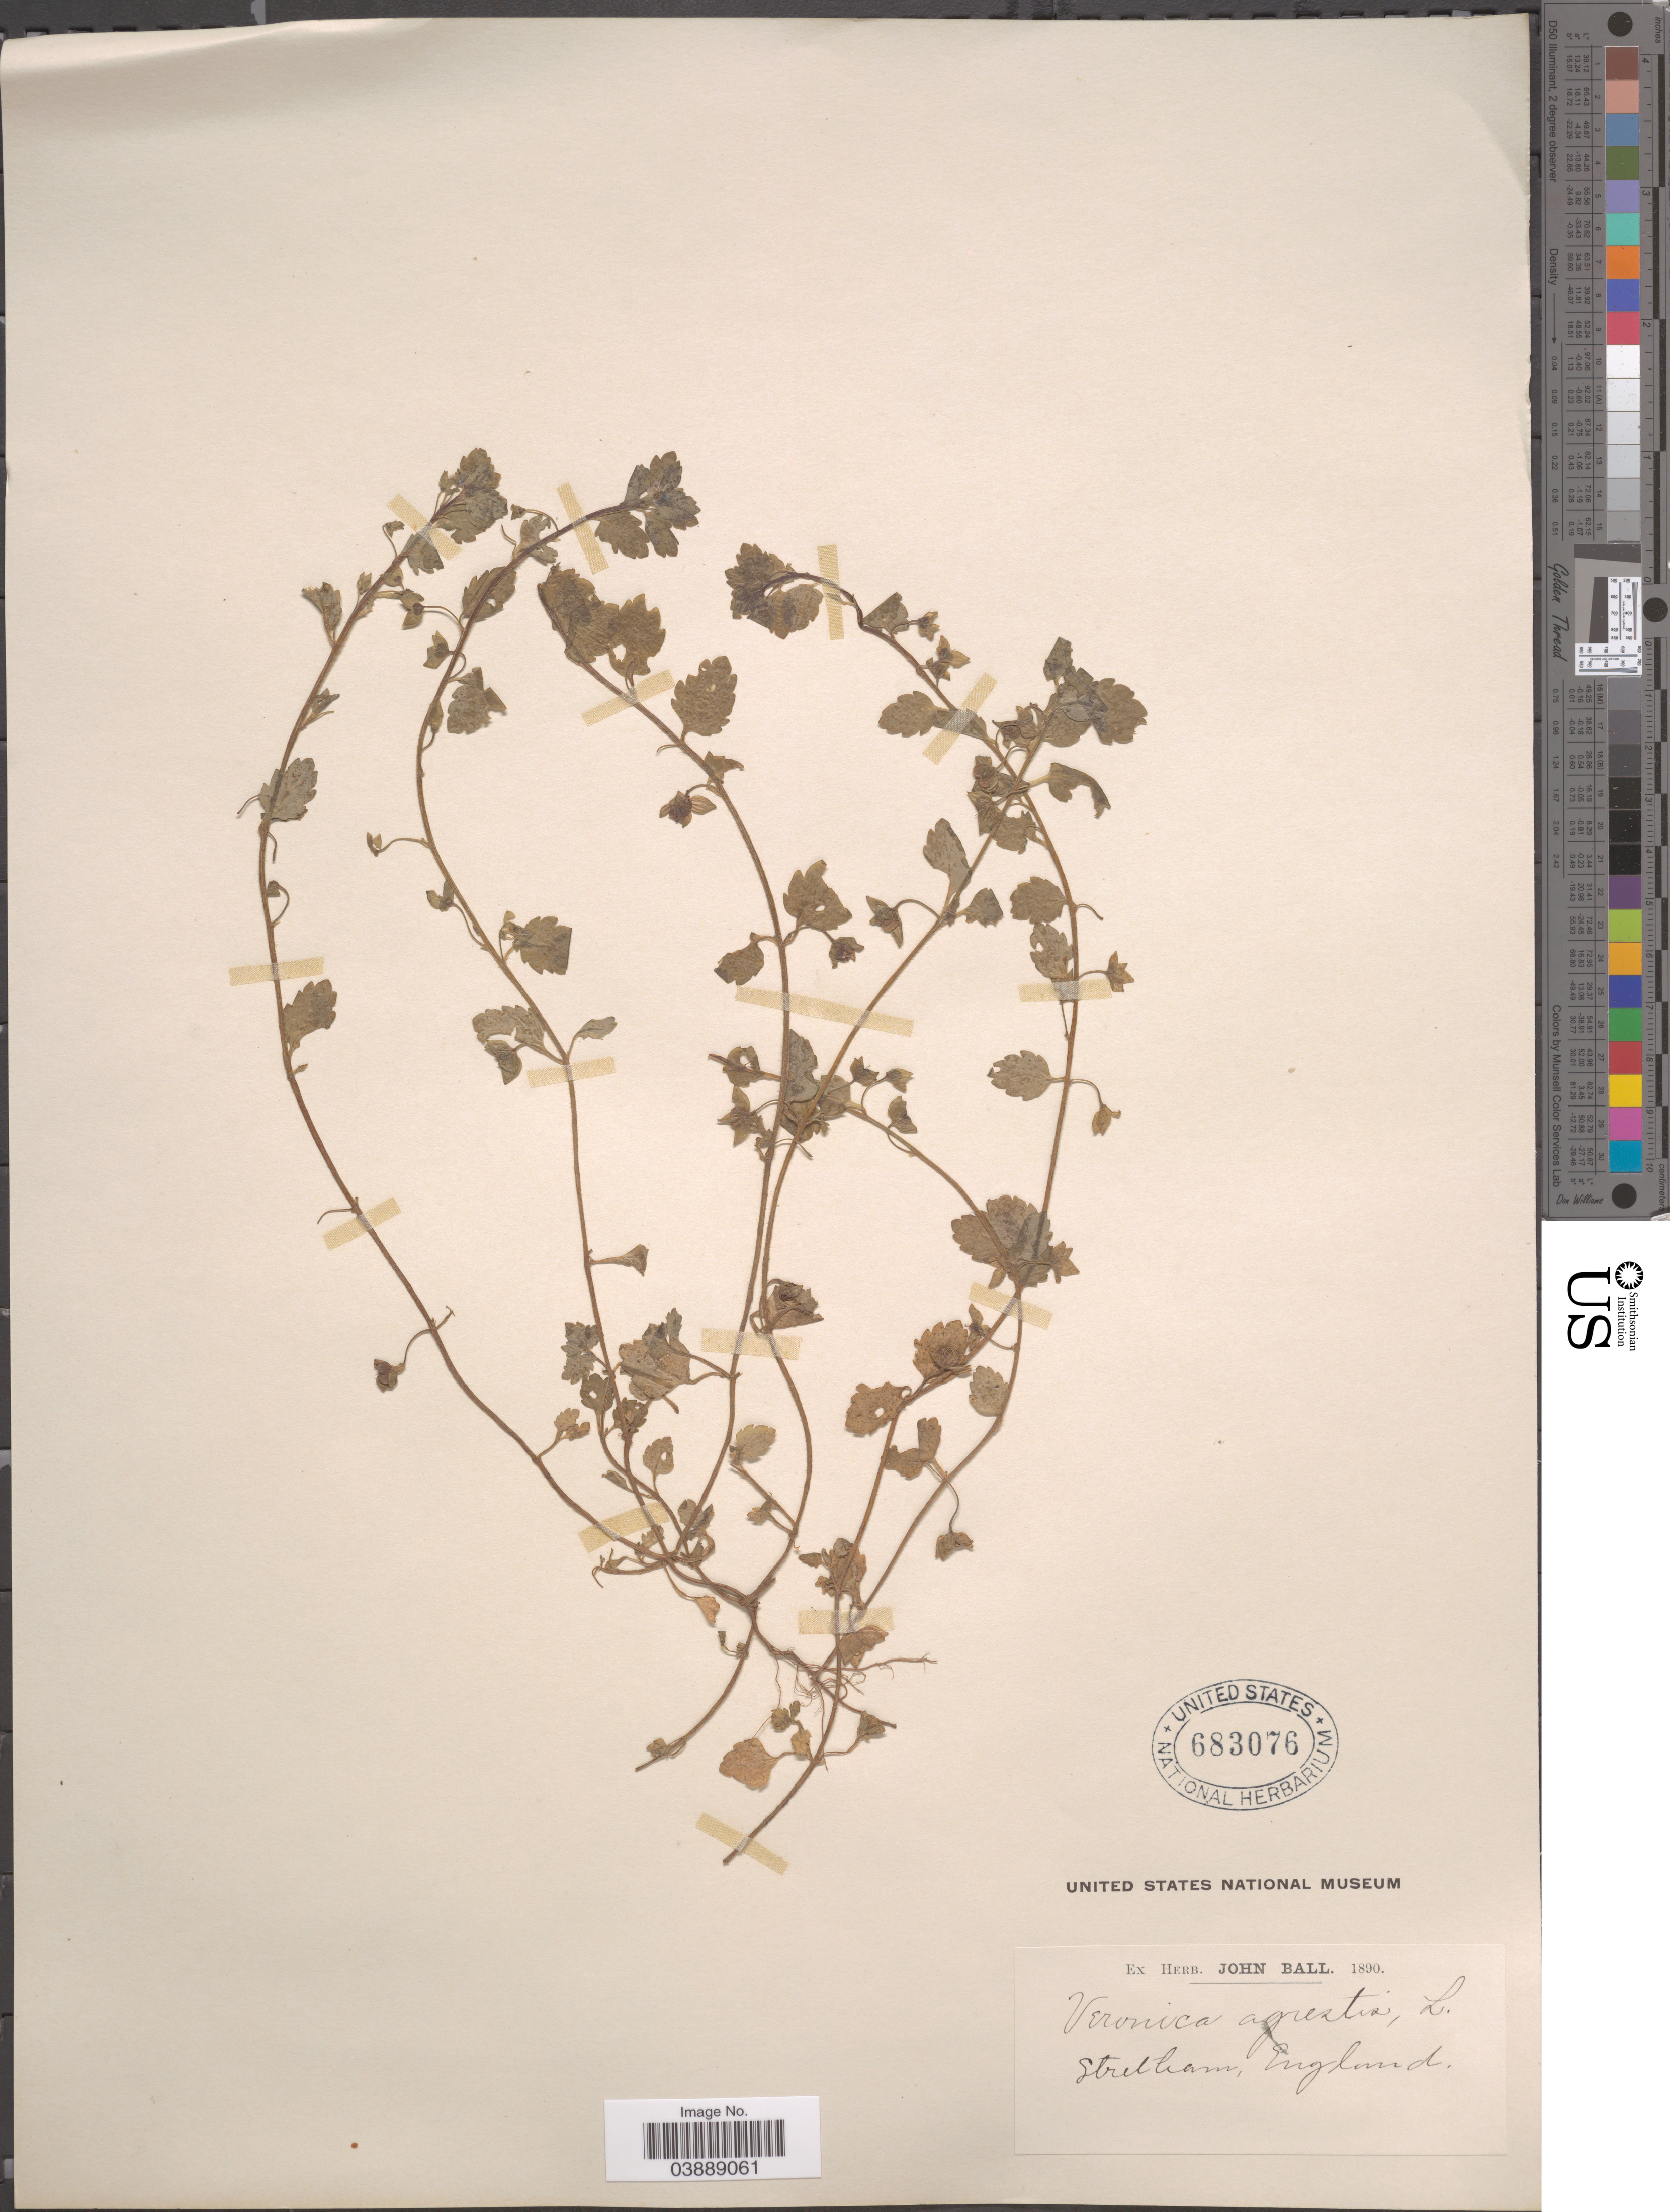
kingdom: Plantae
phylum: Tracheophyta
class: Magnoliopsida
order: Lamiales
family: Plantaginaceae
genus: Veronica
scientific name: Veronica agrestis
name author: L.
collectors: ex herb. John Ball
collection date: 1890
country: United Kingdom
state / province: England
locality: Stretham.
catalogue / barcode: US 683076